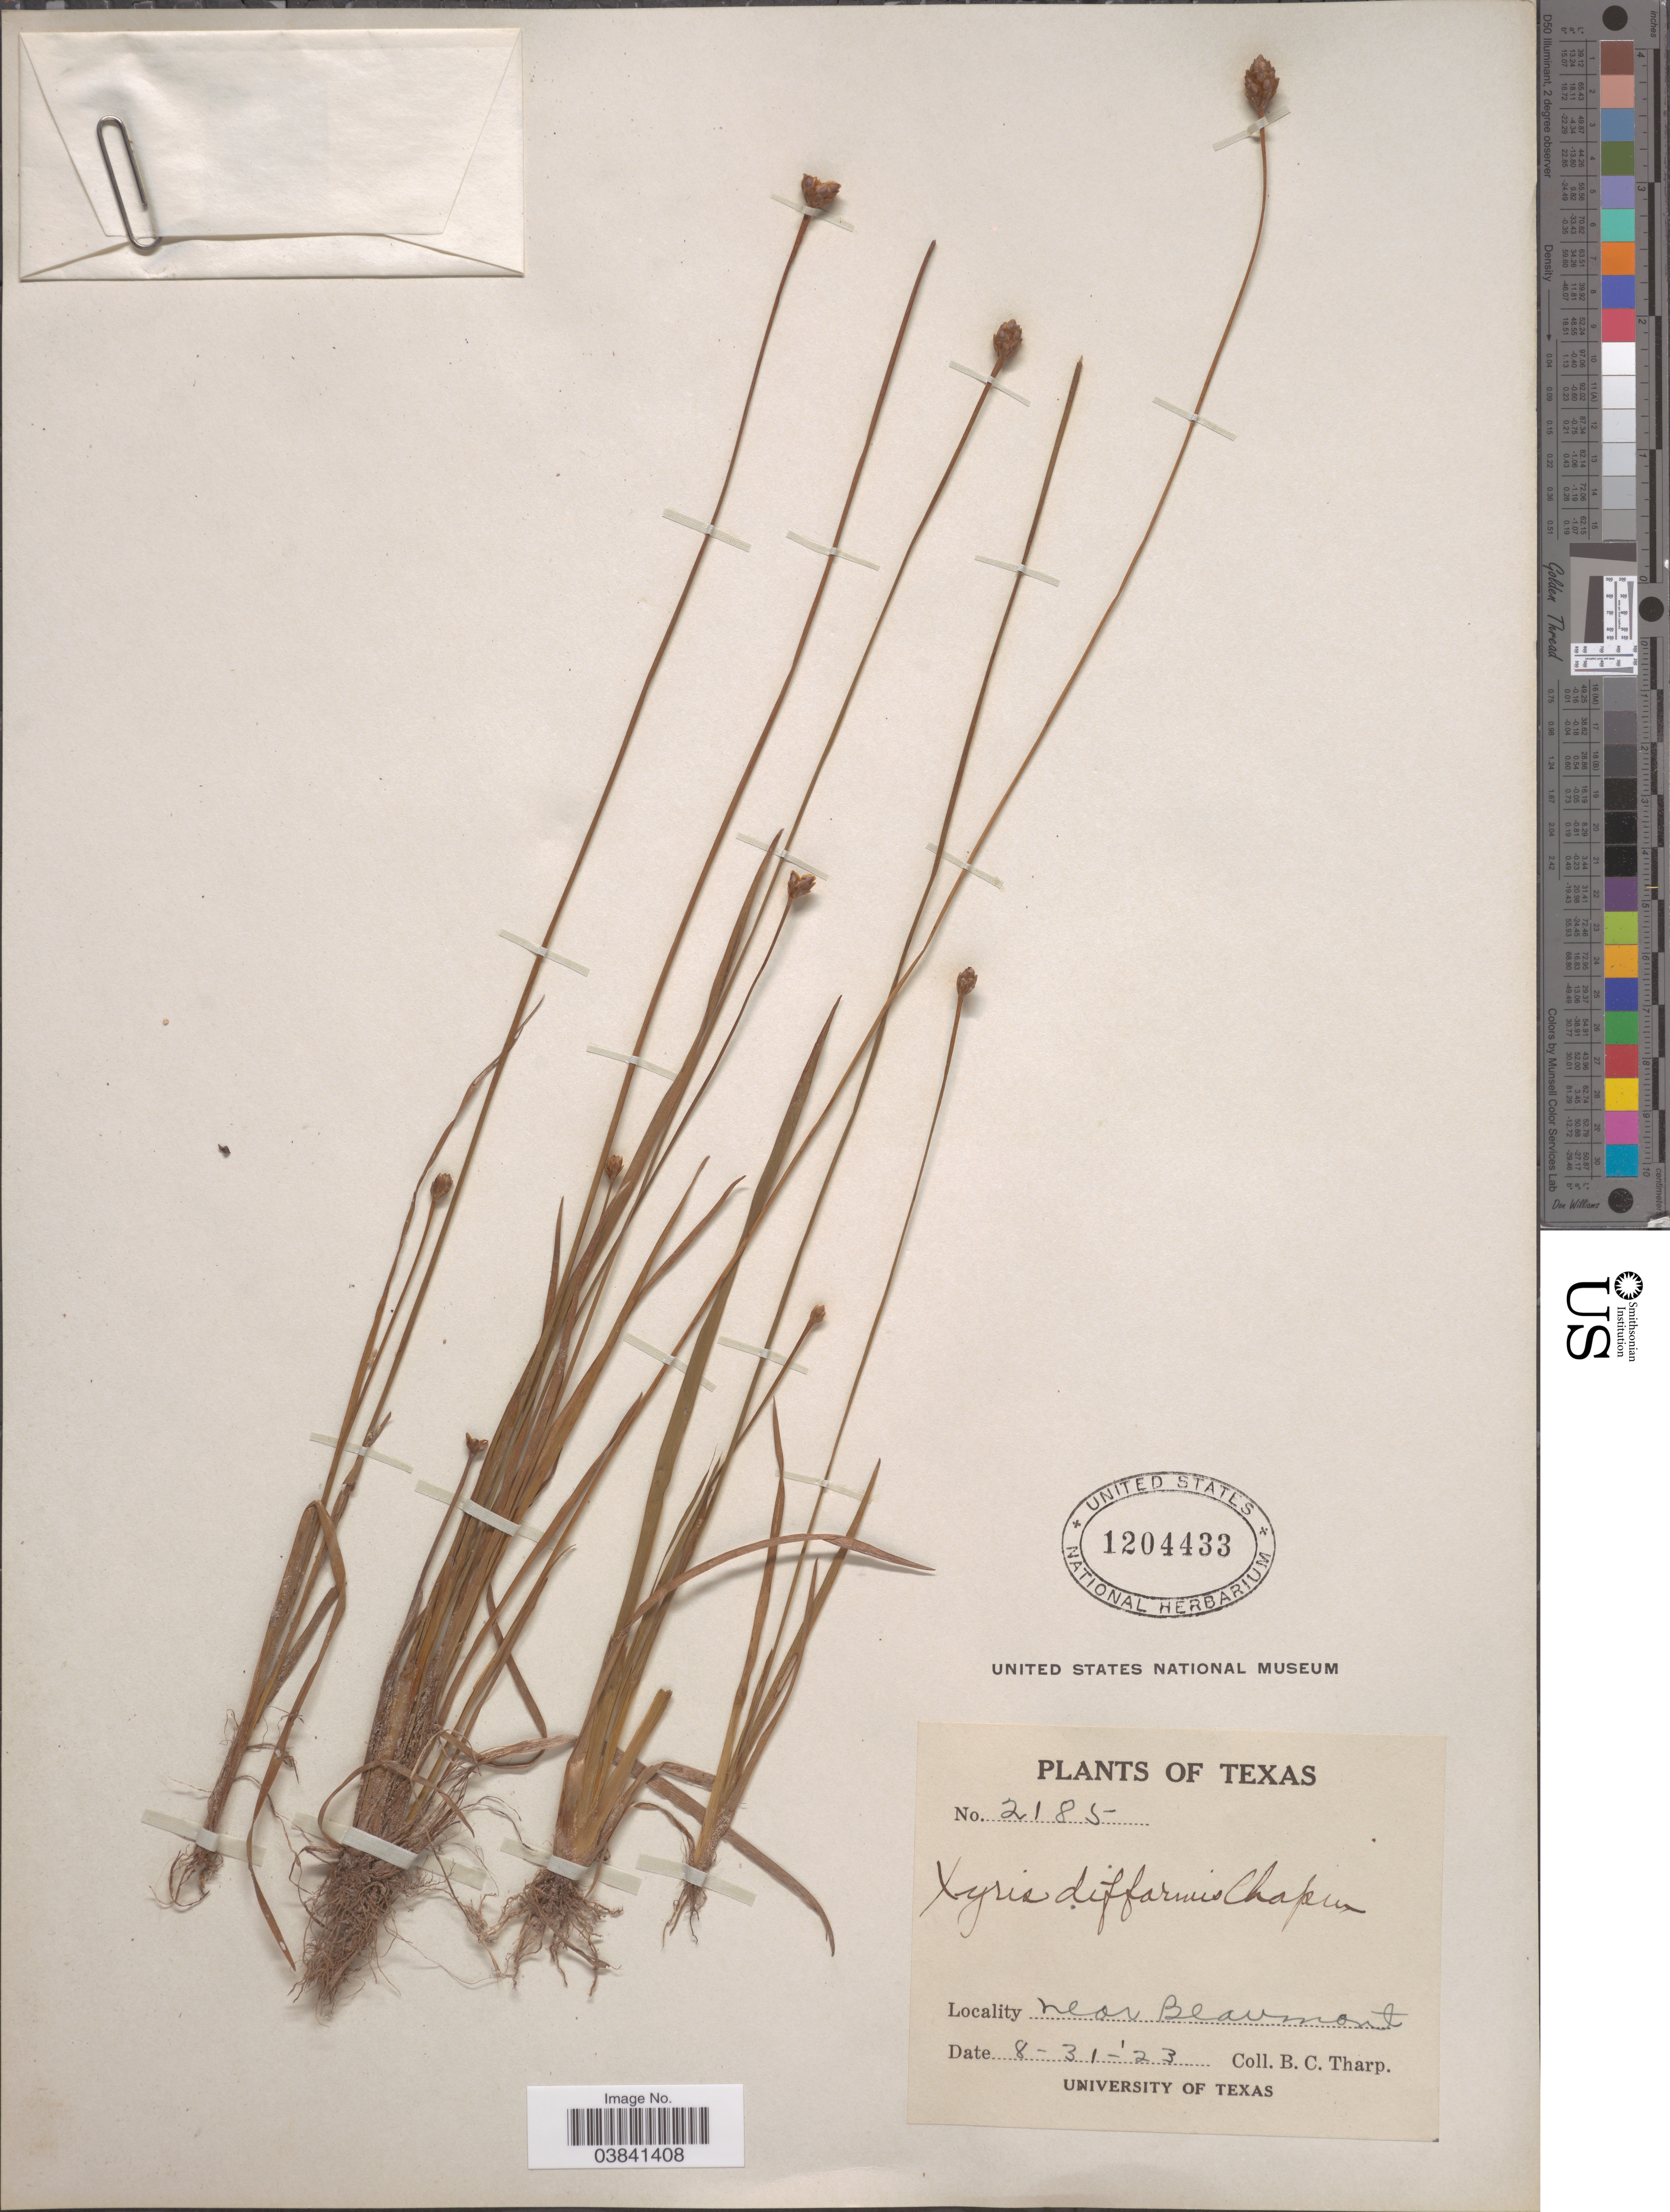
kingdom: Plantae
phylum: Tracheophyta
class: Liliopsida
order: Poales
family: Xyridaceae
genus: Xyris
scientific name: Xyris difformis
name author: Chapm.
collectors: B. C. Tharp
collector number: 2185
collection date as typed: Transcribed d/m/y: 31/8/23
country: United States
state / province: Texas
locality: Near Beaumont.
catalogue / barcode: US 1204433